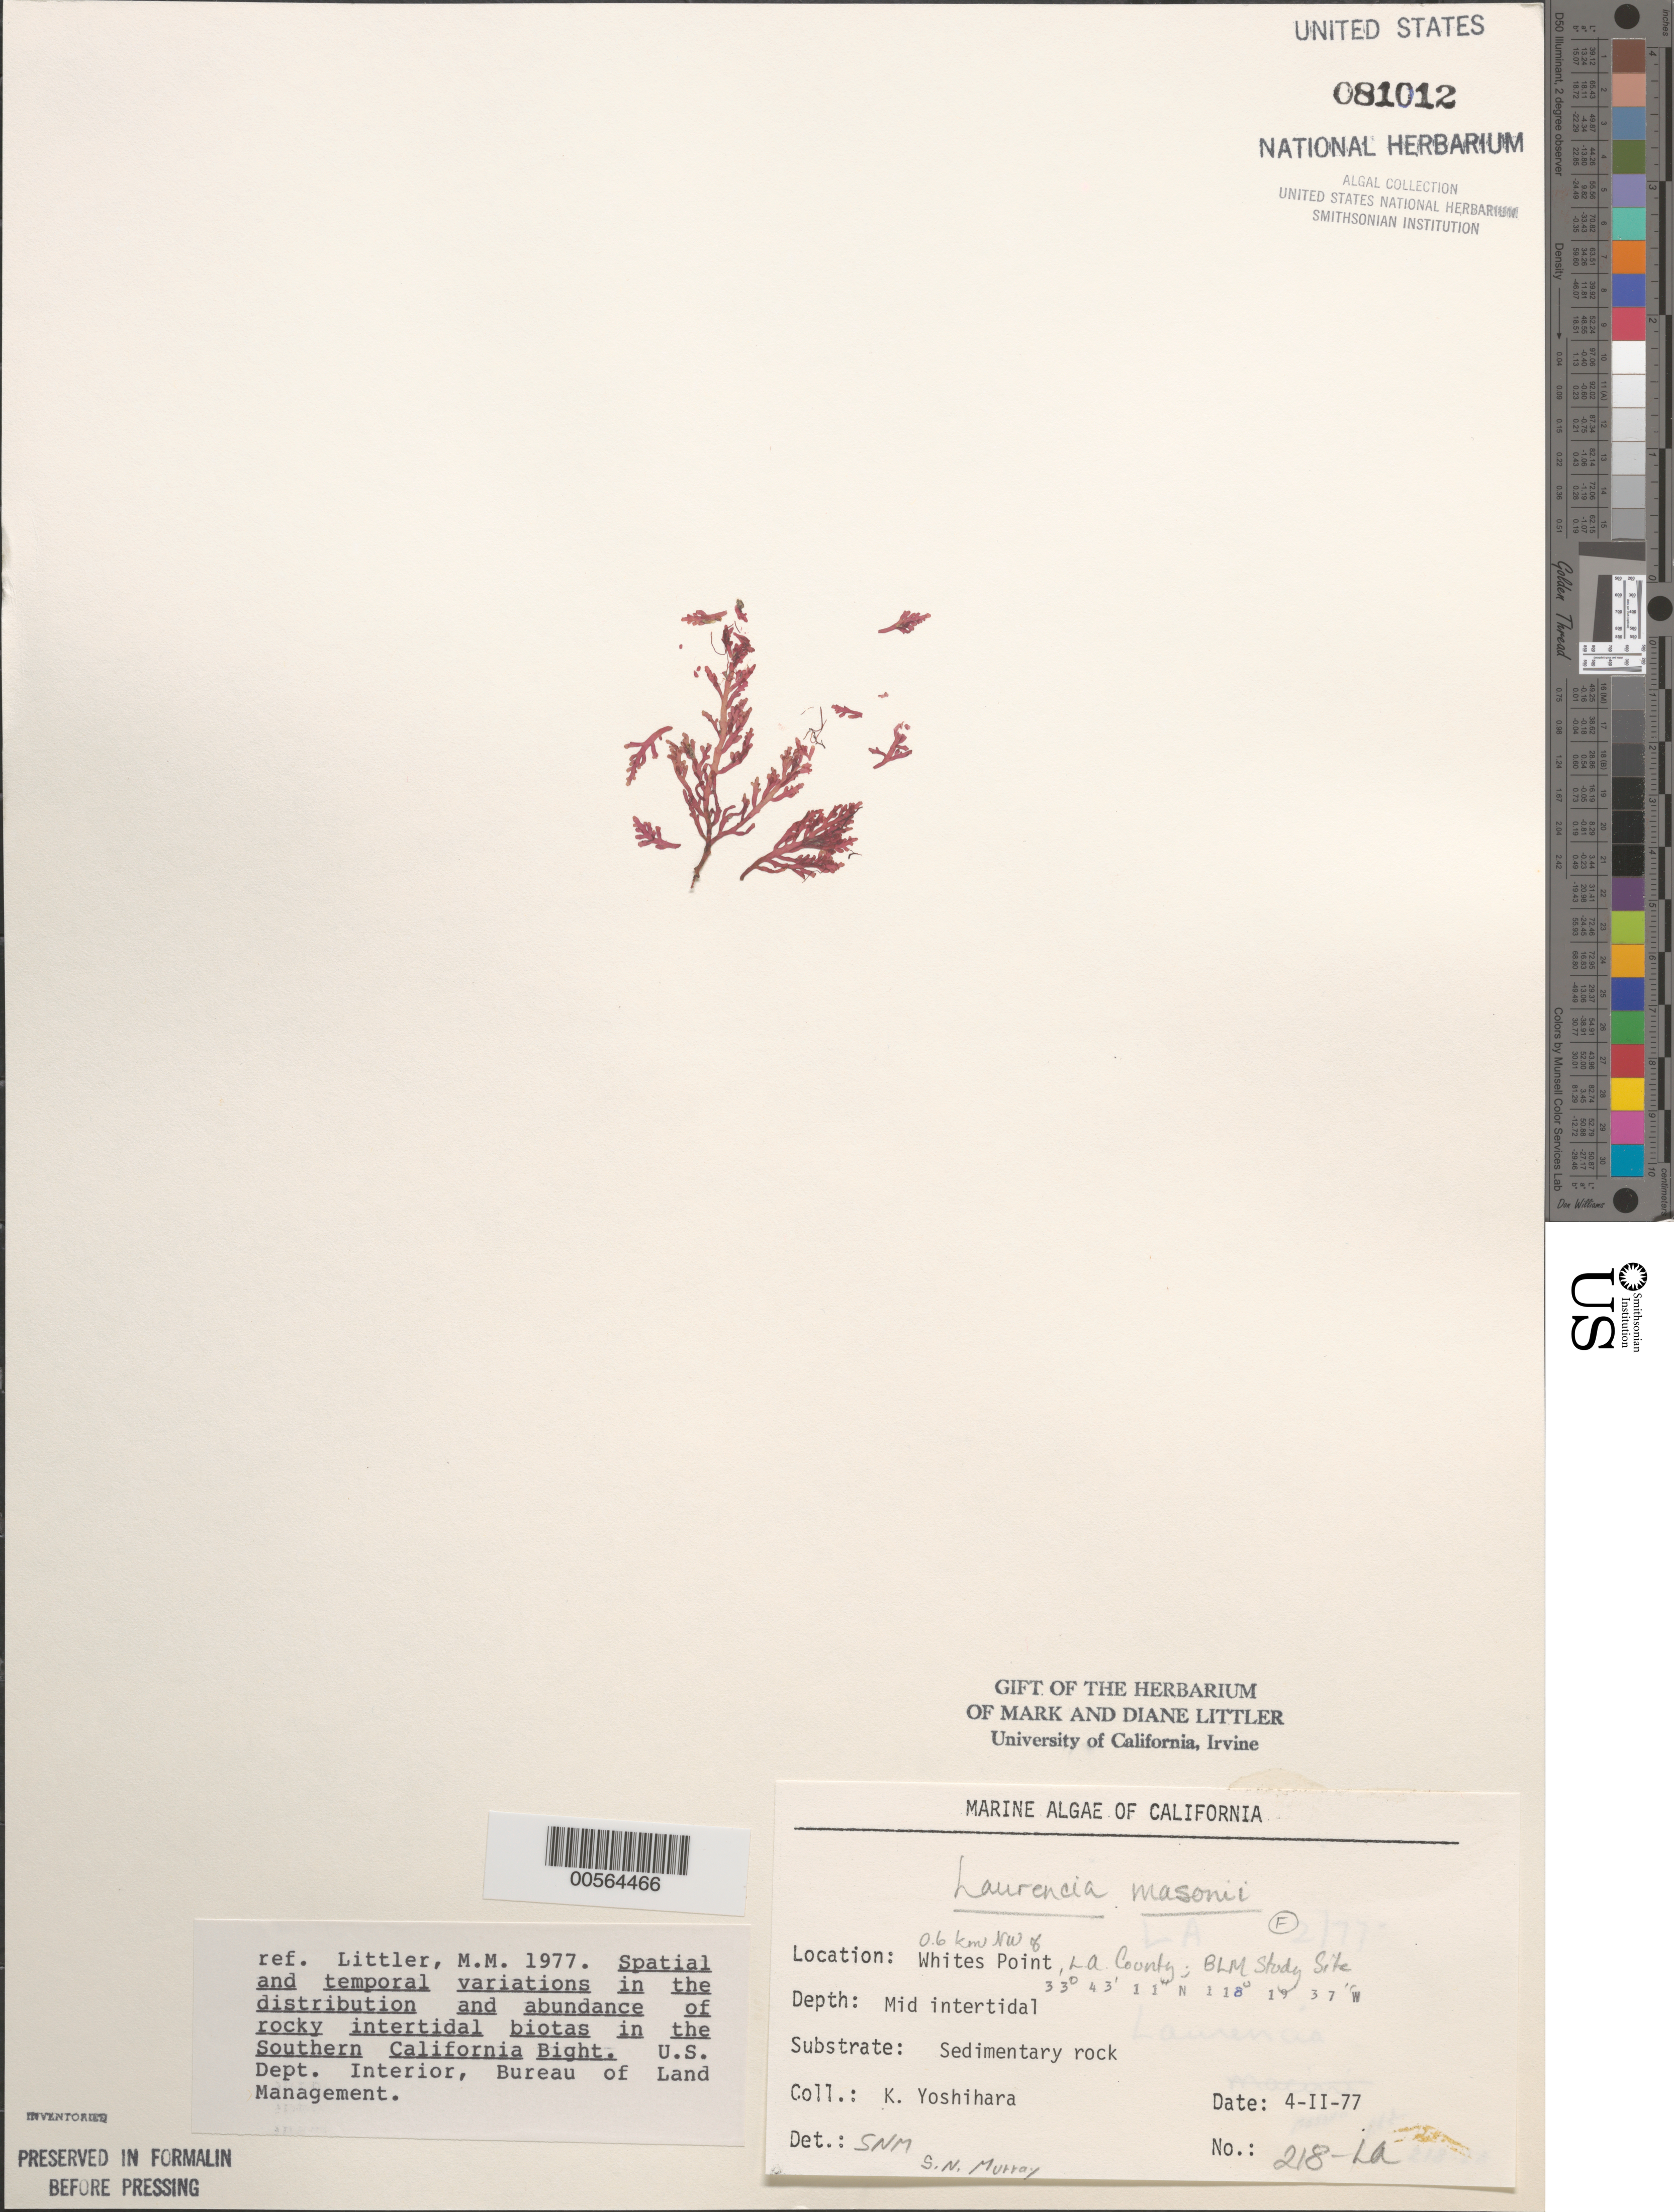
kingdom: Plantae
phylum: Rhodophyta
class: Florideophyceae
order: Ceramiales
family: Rhodomelaceae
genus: Laurencia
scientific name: Laurencia masonii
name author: Setch. & N.L. Gardner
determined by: Murray, S. N.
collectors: K. Yoshihara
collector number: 218-la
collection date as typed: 04 Feb 1977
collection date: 1977-02-04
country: United States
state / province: California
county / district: Los Angeles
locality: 0.6 km northwest of Whites Point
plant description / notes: BLM-SOCALBIGHT Rocky Intertidal Survey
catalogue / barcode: US 81012